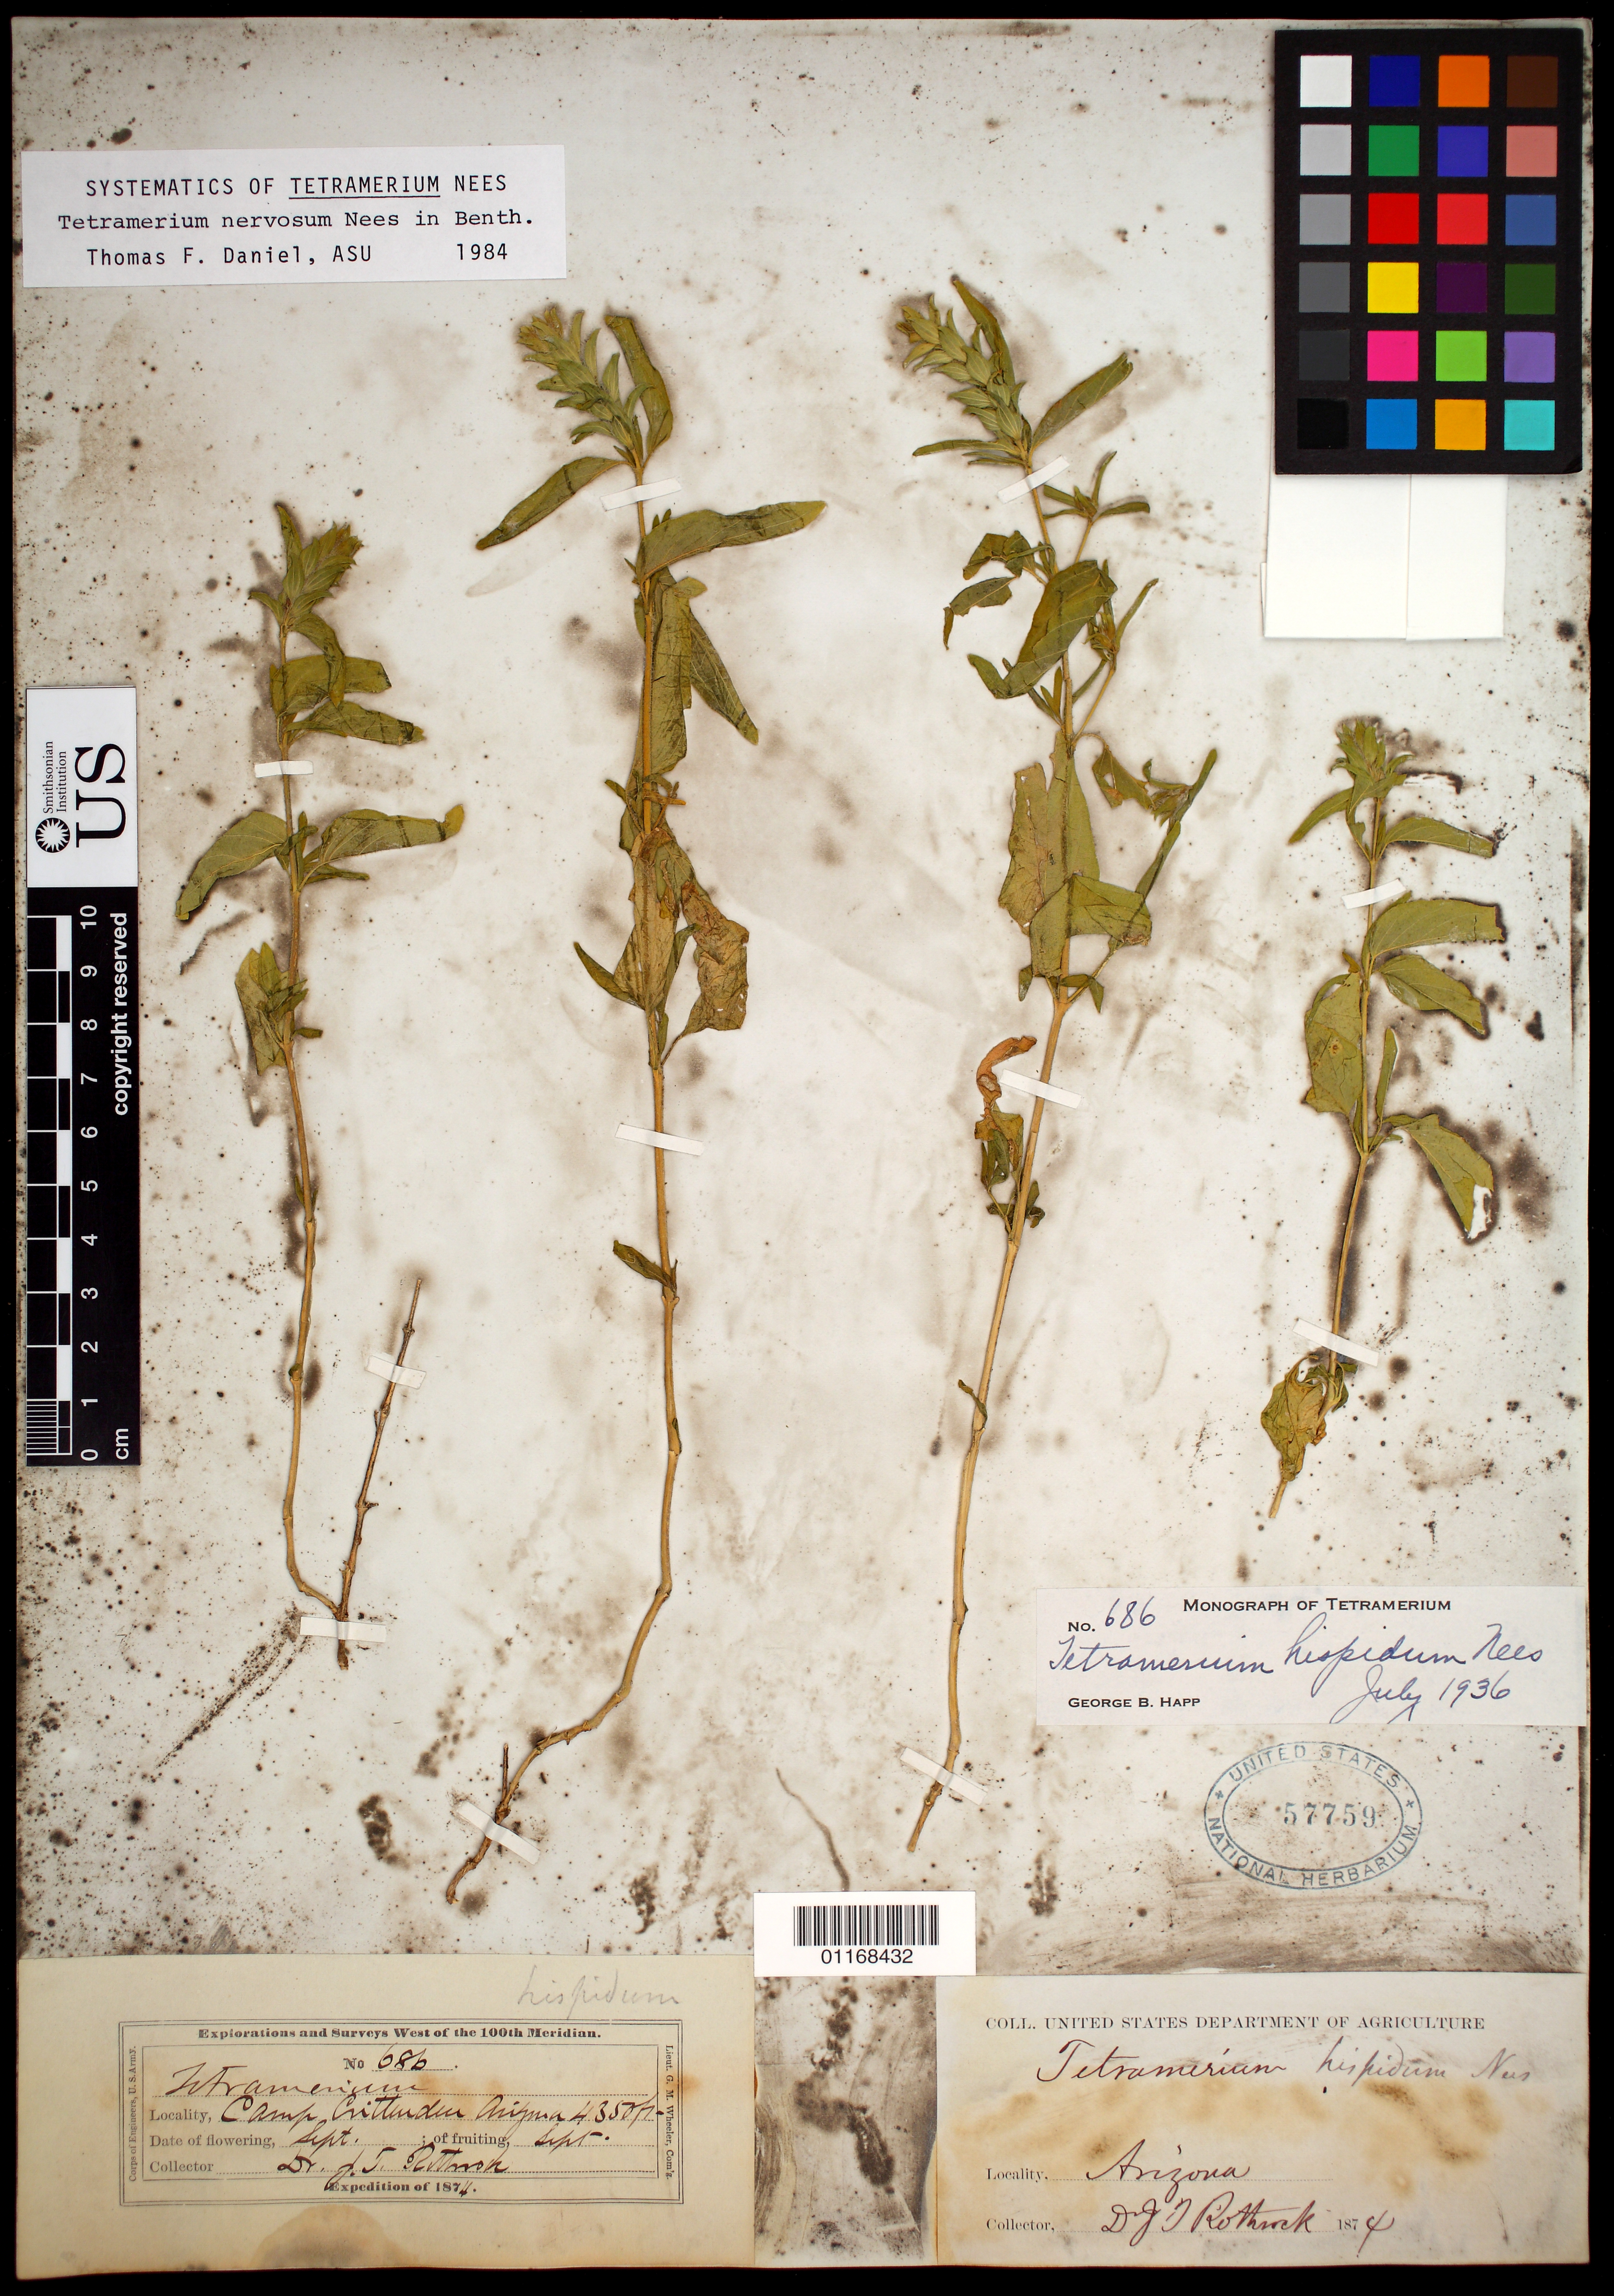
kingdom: Plantae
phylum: Tracheophyta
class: Magnoliopsida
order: Lamiales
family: Acanthaceae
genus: Tetramerium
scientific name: Tetramerium nervosum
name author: Nees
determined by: Daniel, Thomas F.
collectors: J. T. Rothrock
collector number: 686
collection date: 1874-09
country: United States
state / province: Arizona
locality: Camp [Crit..]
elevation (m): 1326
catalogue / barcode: US 57759